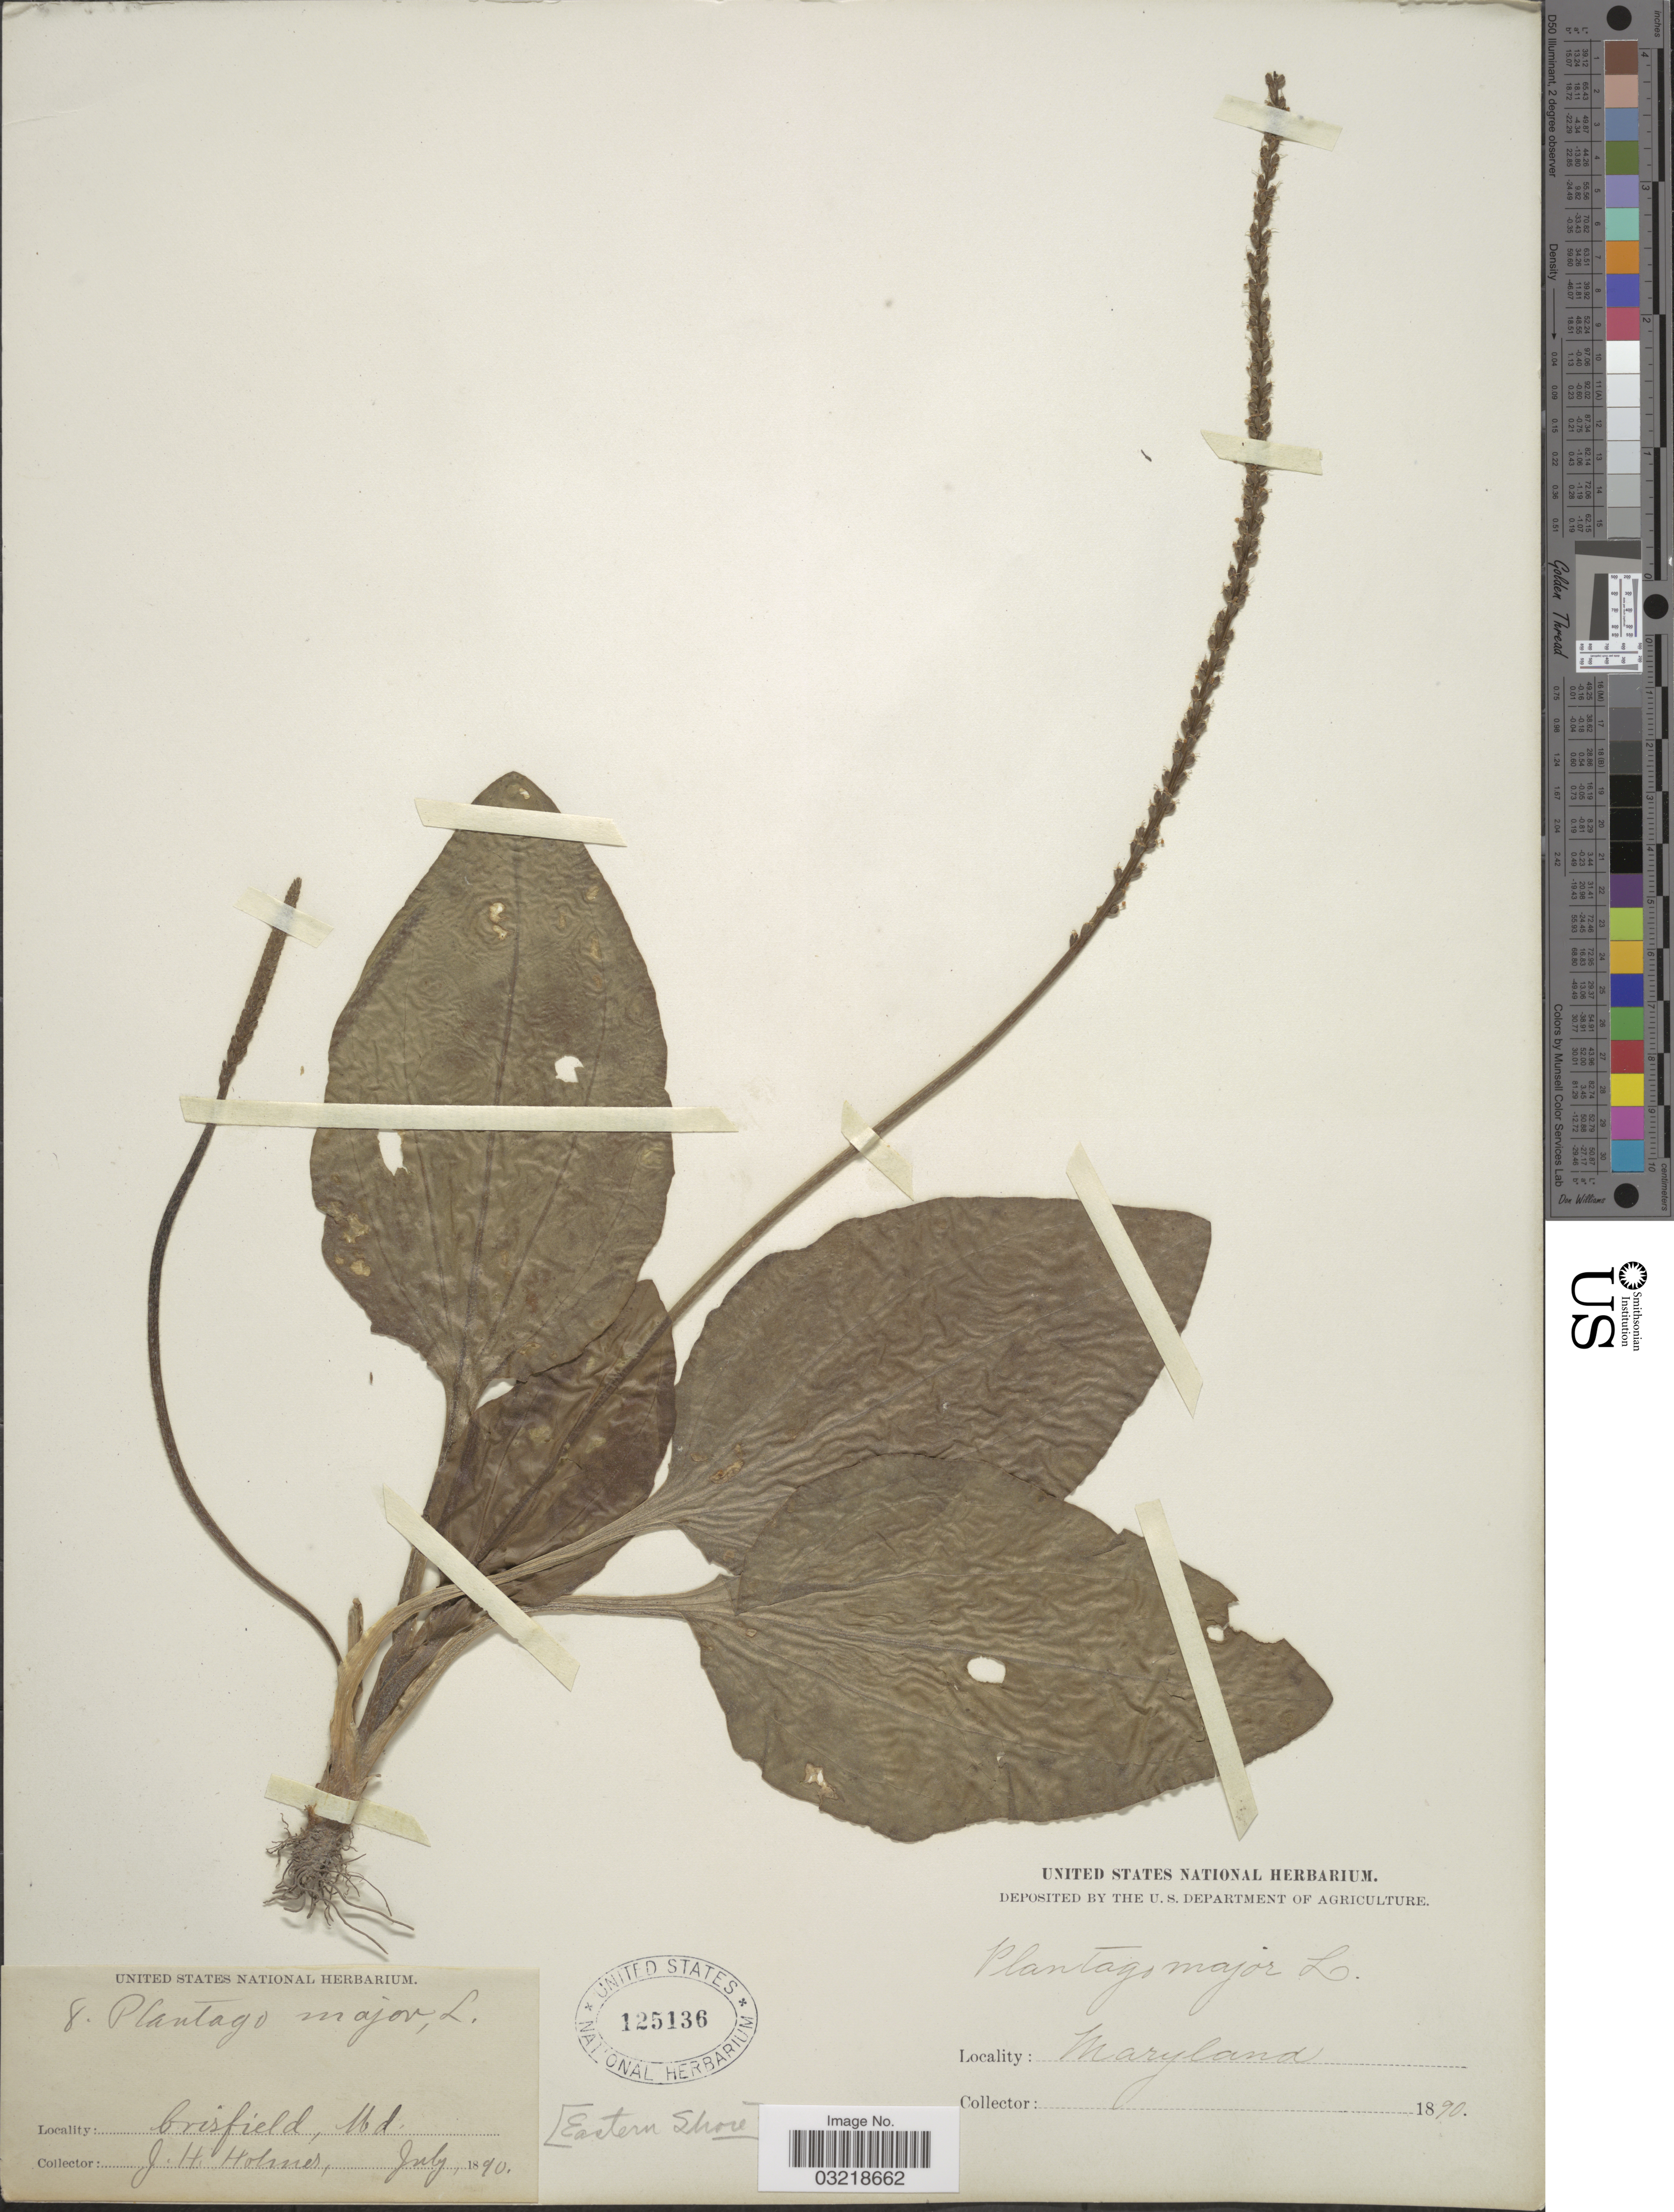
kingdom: Plantae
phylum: Tracheophyta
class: Magnoliopsida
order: Lamiales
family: Plantaginaceae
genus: Plantago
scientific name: Plantago major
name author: L.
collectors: J. Holmes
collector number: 8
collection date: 1890-07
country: United States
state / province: Maryland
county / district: Somerset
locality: Crisfield. Eastern shore.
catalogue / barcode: US 125136